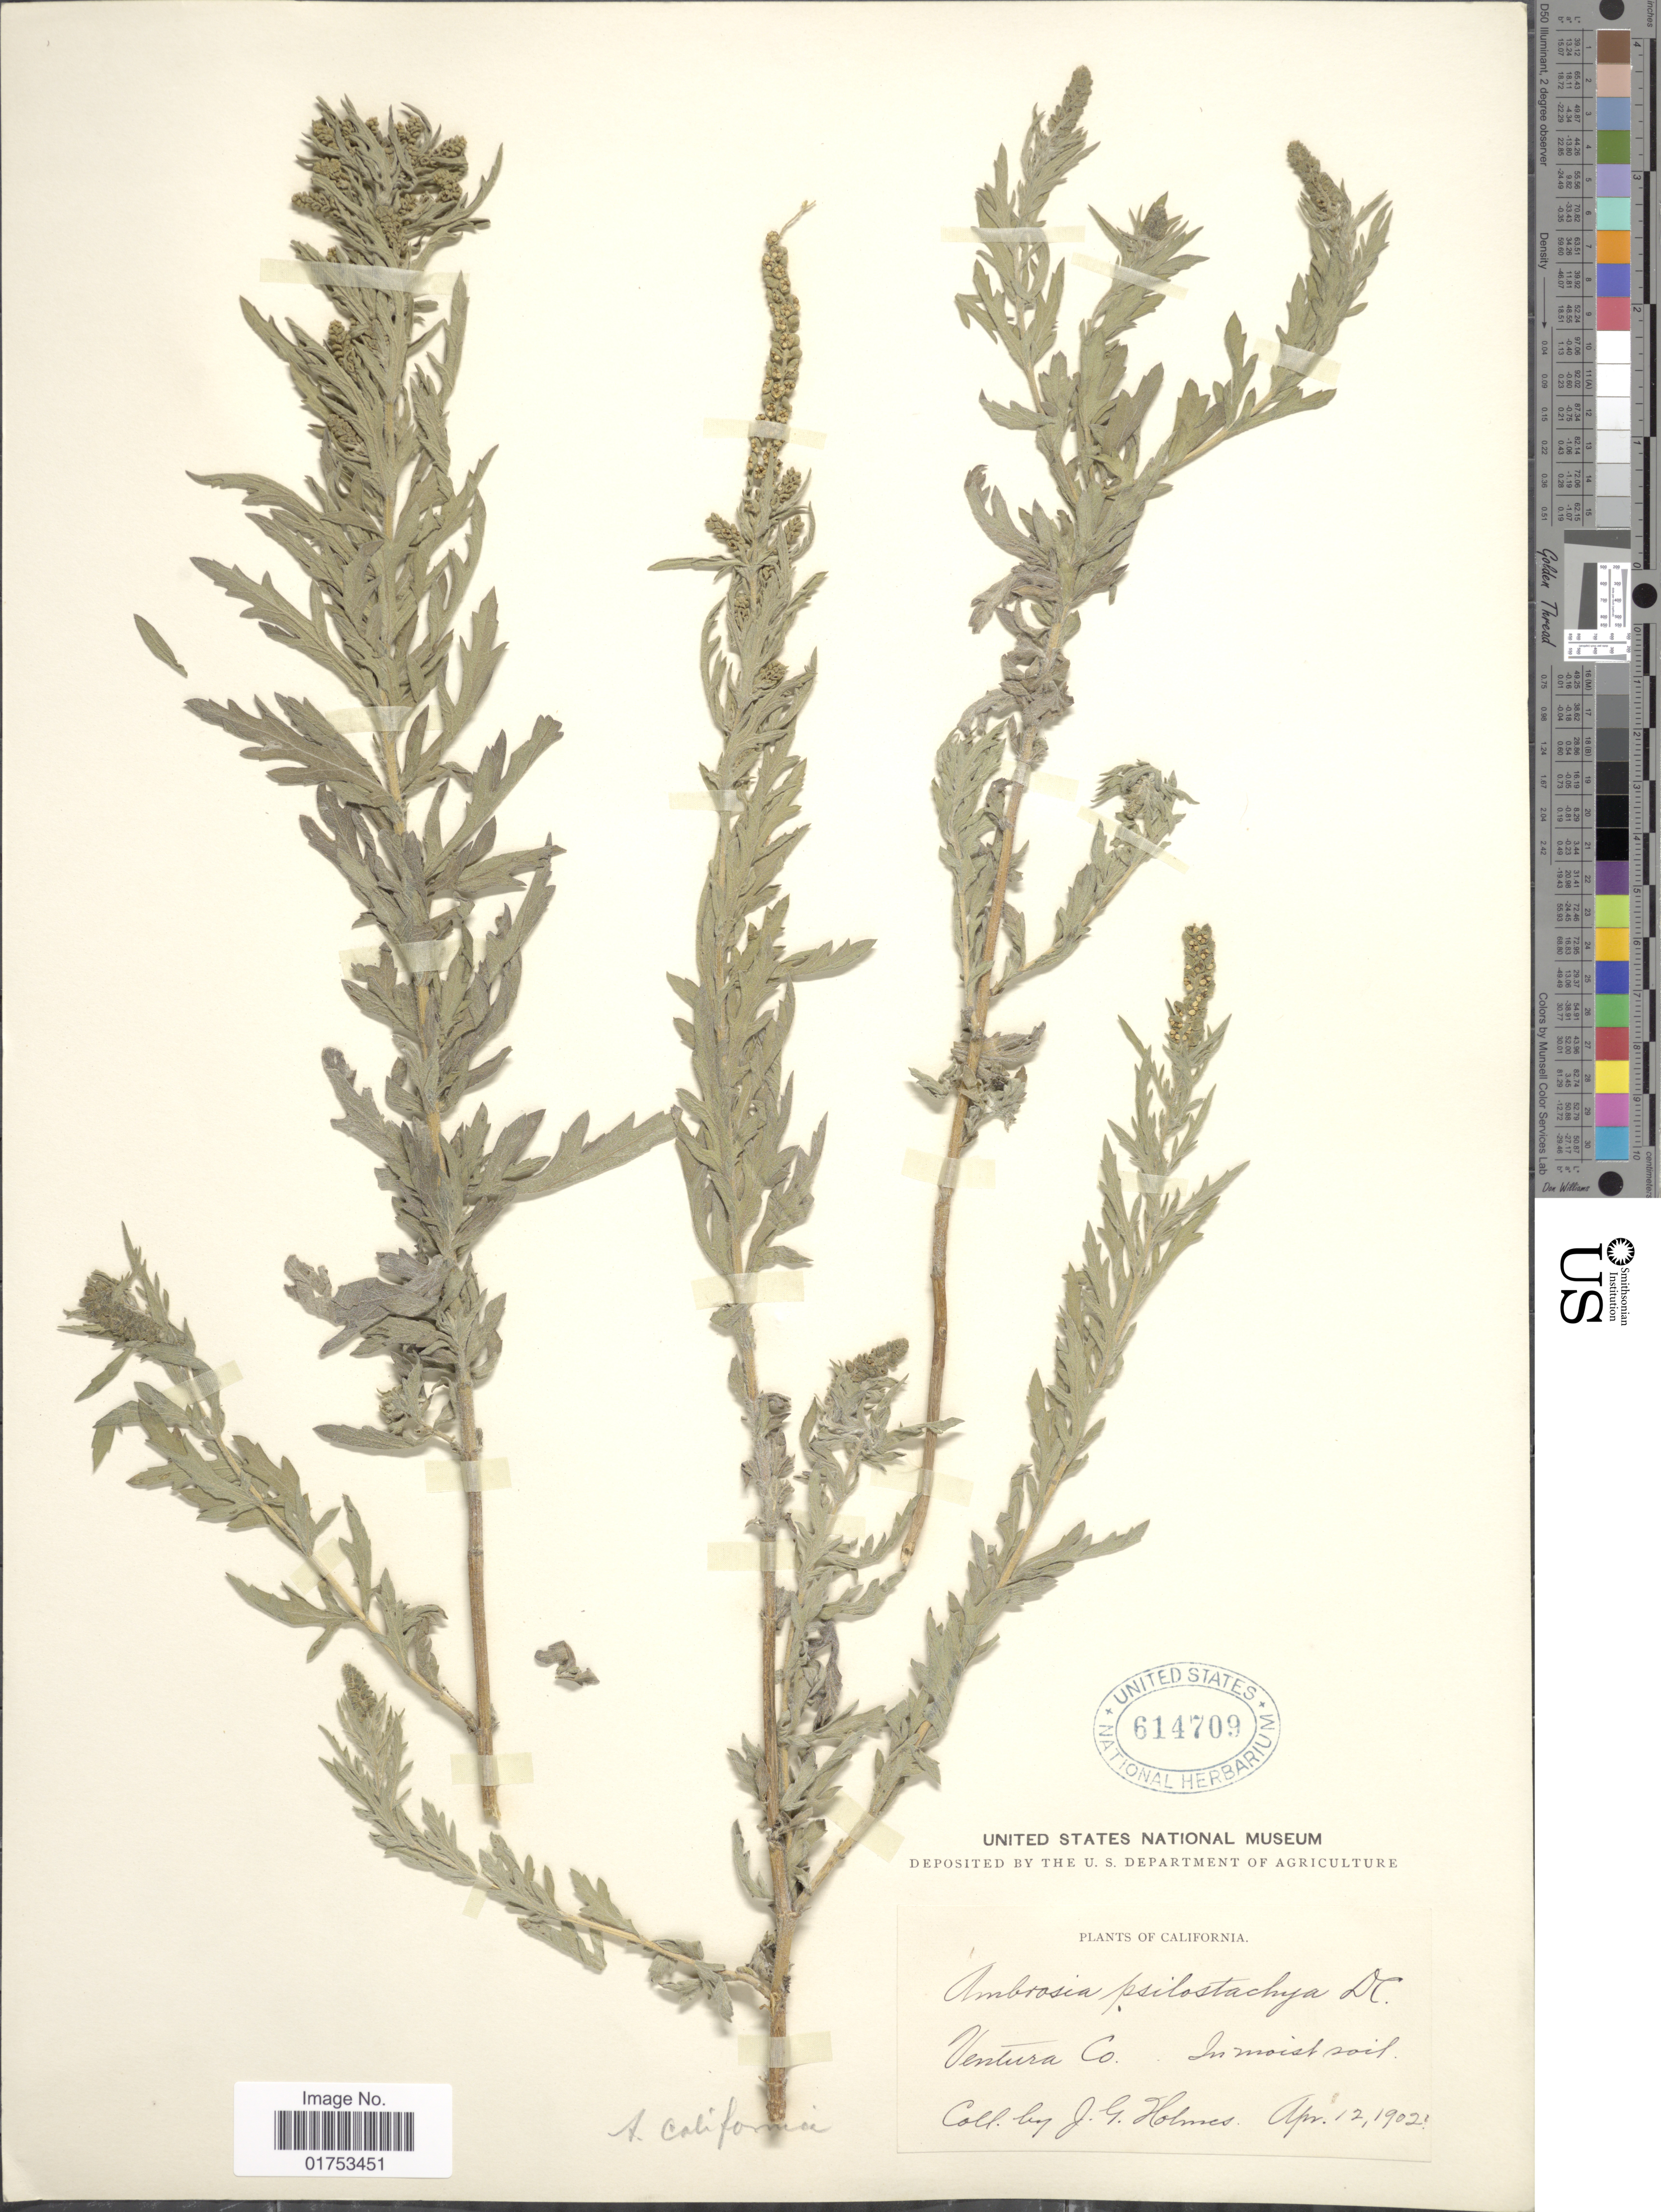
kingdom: Plantae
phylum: Tracheophyta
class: Magnoliopsida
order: Asterales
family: Asteraceae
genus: Ambrosia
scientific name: Ambrosia californica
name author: Rydb.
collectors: J. Holmes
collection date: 1902-04-12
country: United States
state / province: California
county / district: Ventura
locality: Ventura Co.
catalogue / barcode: US 614709